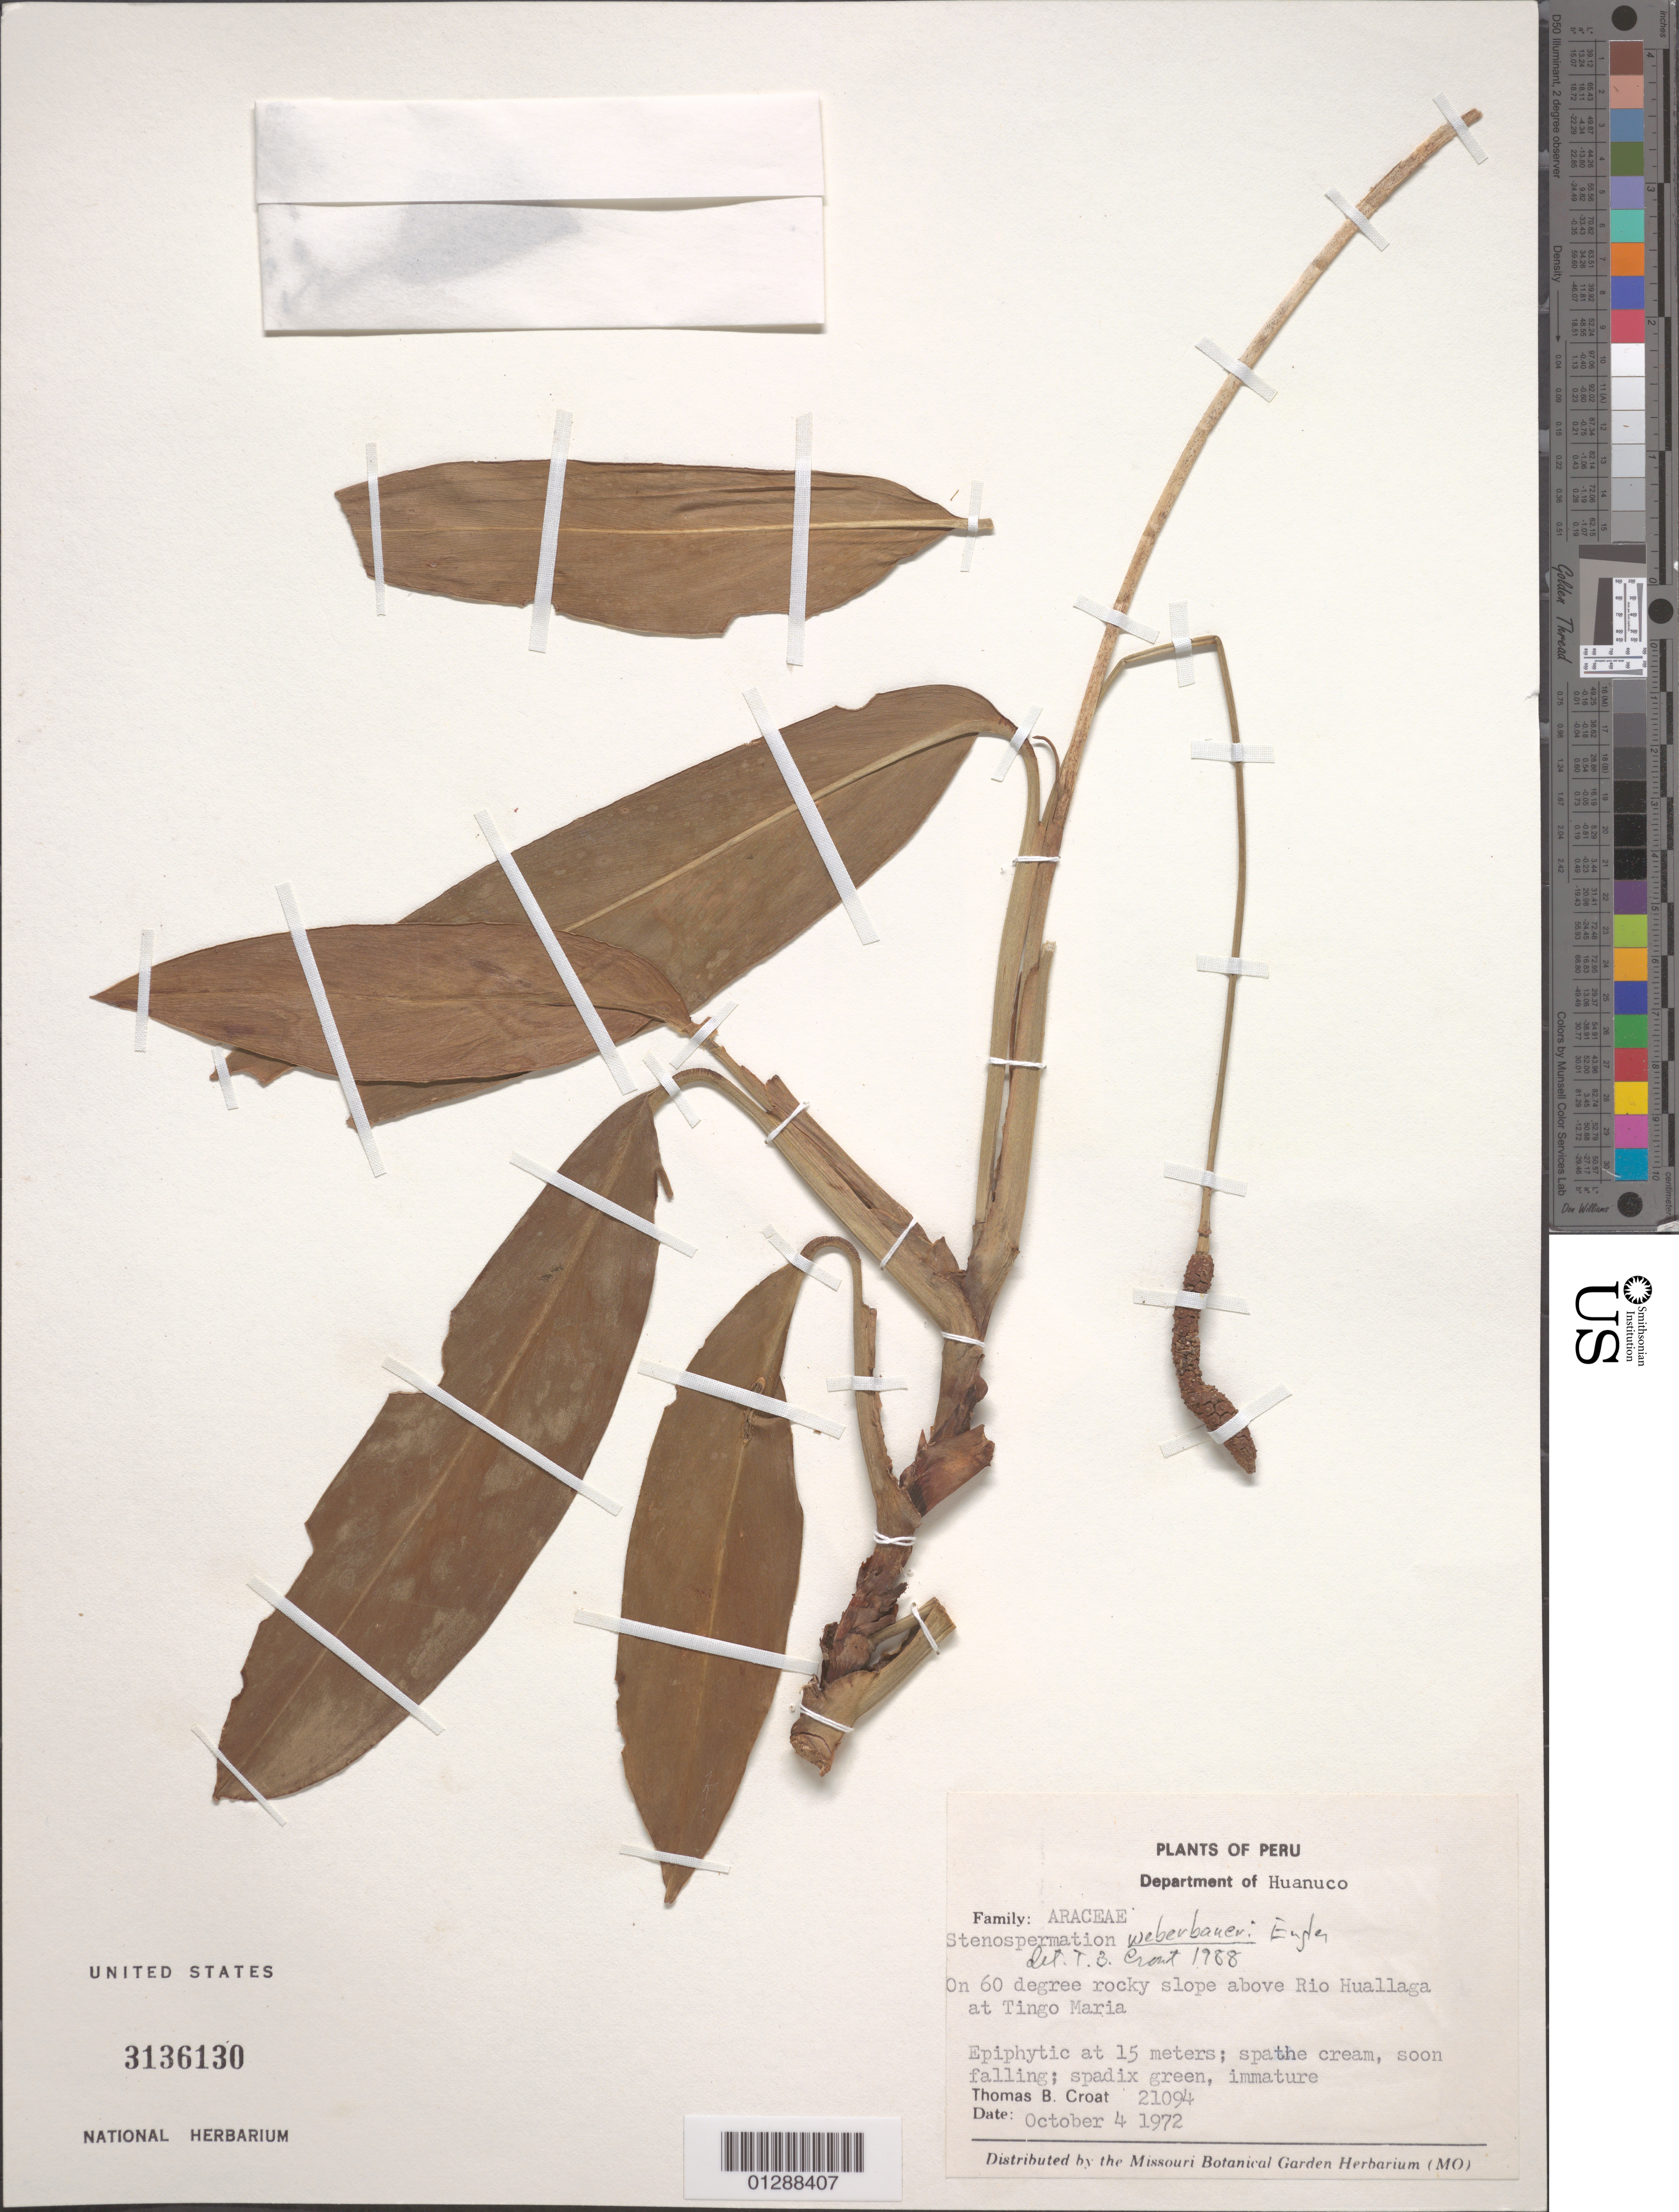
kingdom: Plantae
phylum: Tracheophyta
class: Liliopsida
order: Alismatales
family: Araceae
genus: Stenospermation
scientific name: Stenospermation weberbaueri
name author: Engl.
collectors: T. B. Croat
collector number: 21094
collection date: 1972-10-04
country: Peru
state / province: Huánuco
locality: Department of Huanuco. On 60 degree rocky slope above Rio Huallaga at Tingo Maria.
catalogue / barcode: US 3136130